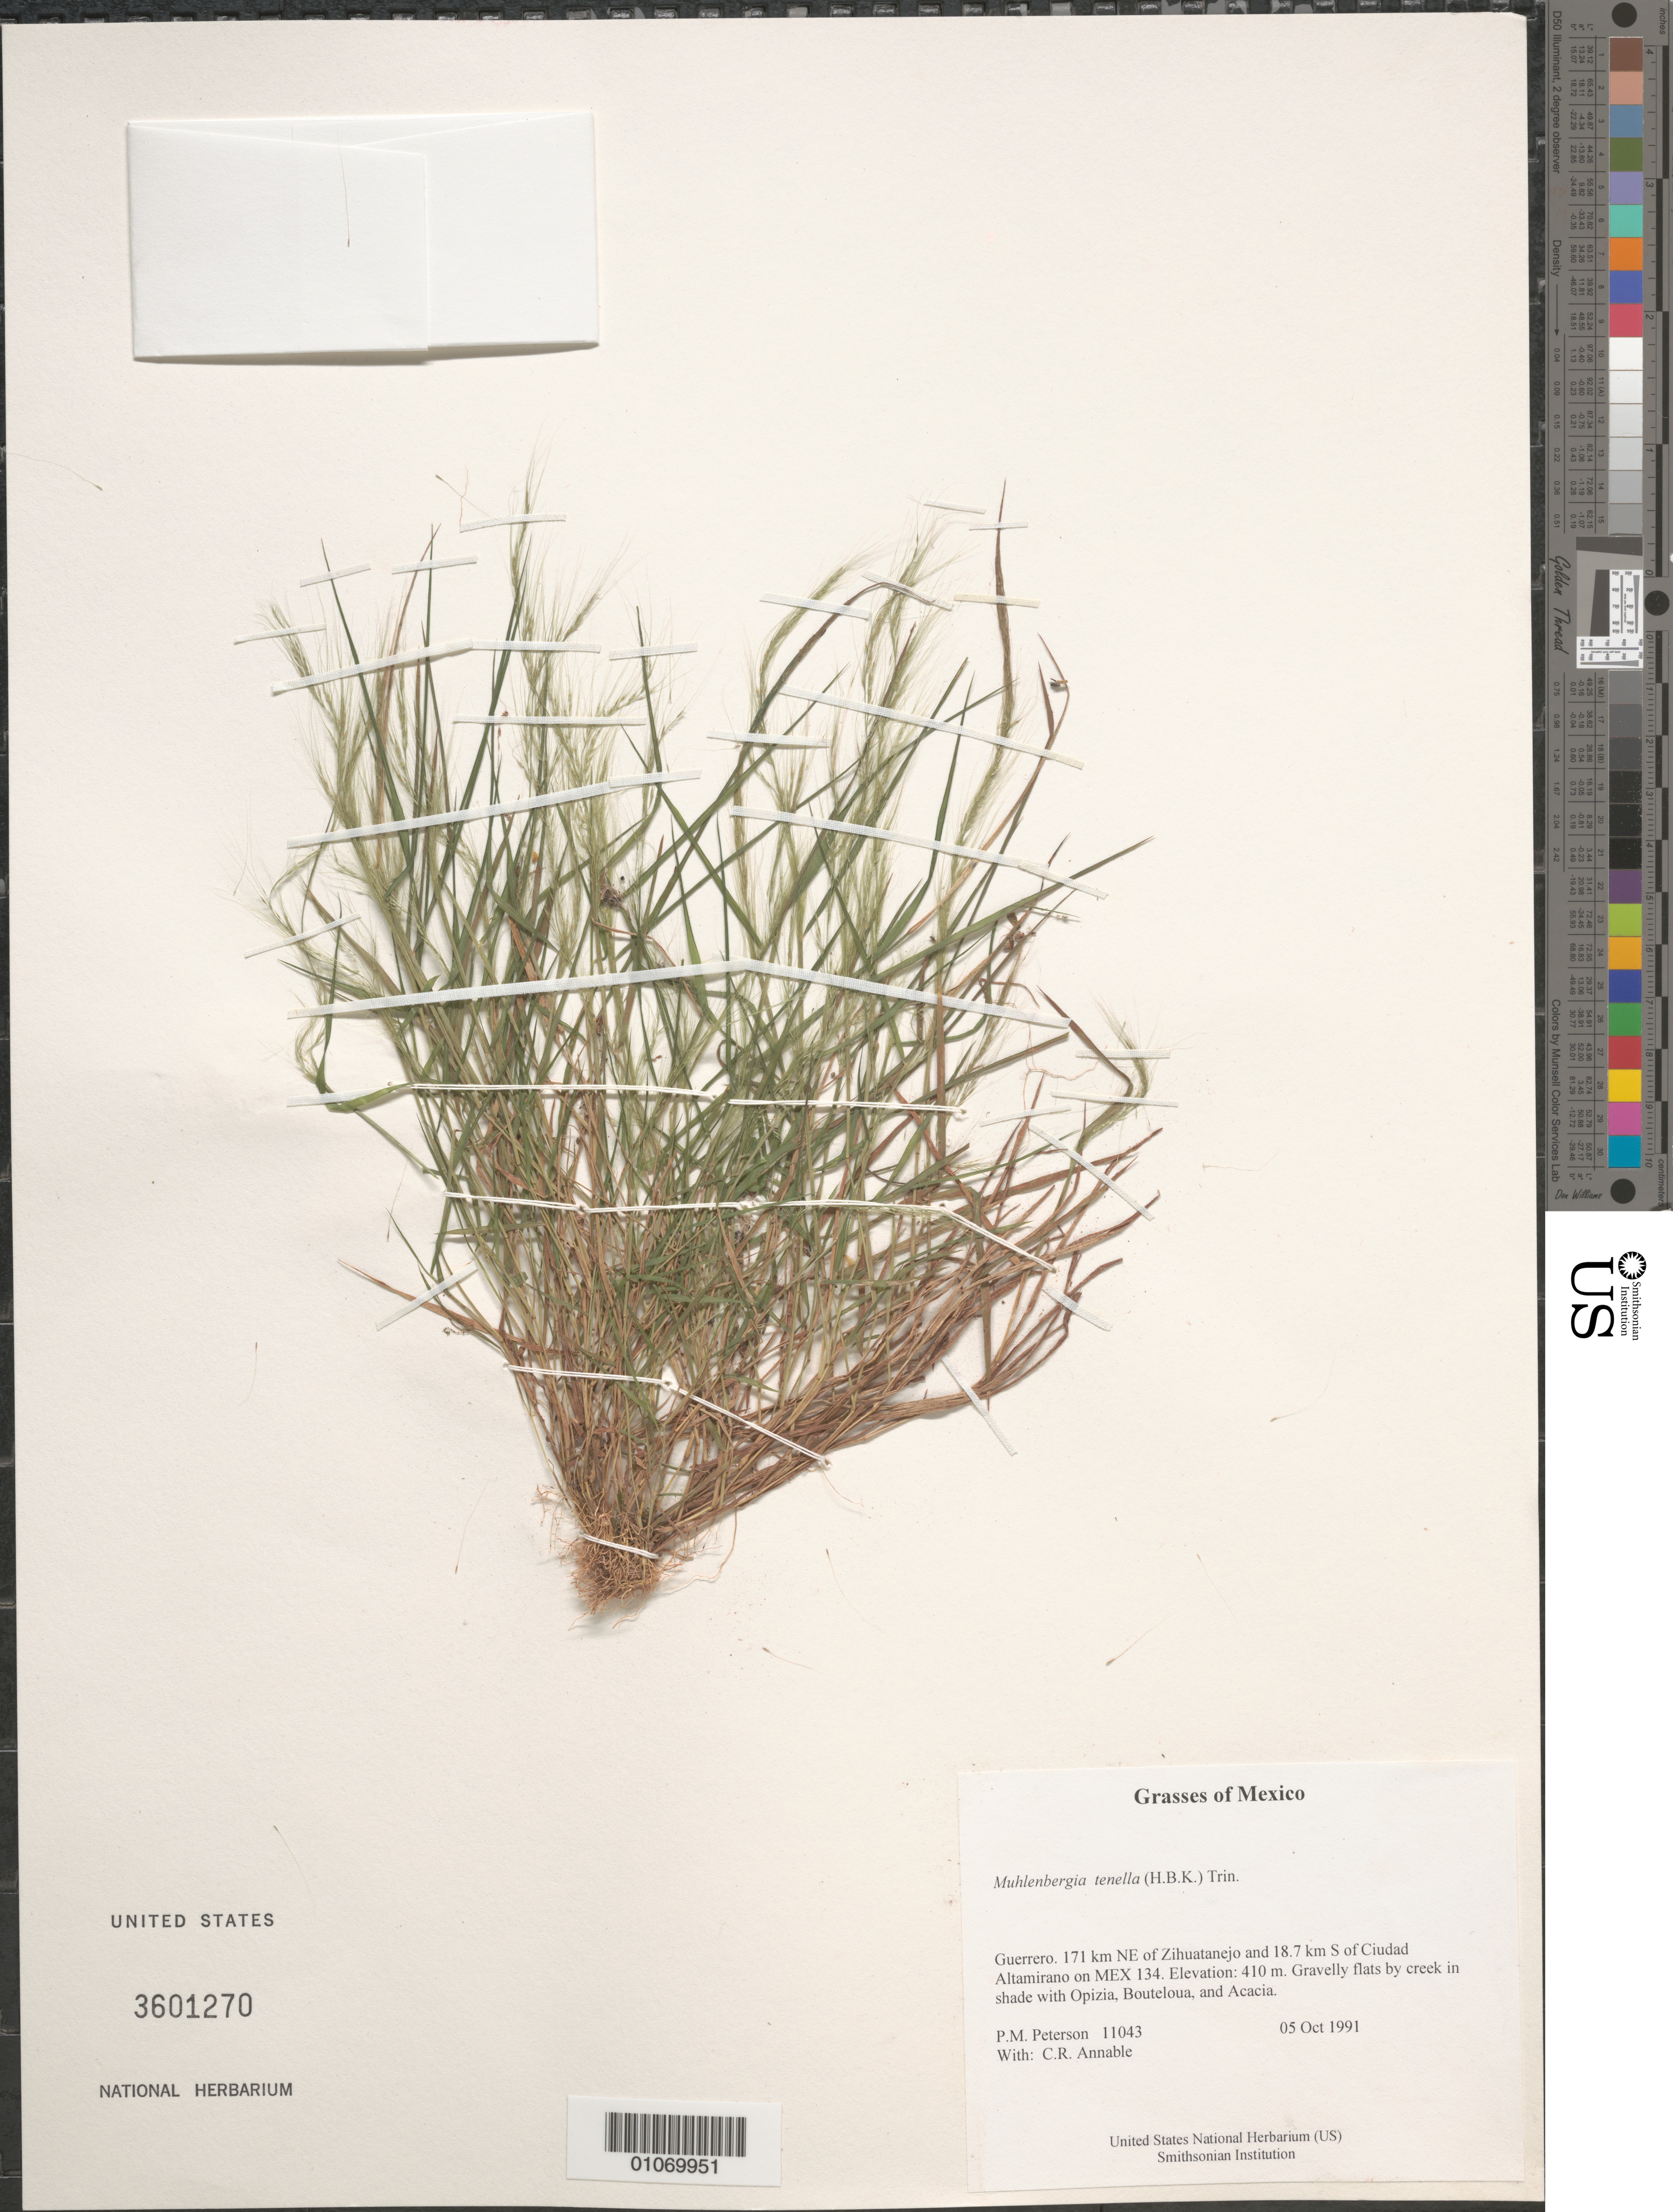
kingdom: Plantae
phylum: Tracheophyta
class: Liliopsida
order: Poales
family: Poaceae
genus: Muhlenbergia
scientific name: Muhlenbergia tenella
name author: (Kunth) Trin.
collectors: P. M. Peterson & C. R. Annable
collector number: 11043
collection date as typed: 05 Oct 1991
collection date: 1991-10-05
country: Mexico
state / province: Guerrero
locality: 171 km NE of Zihuatanejo and 18.7 km S of Ciudad Altamirano on MEX 134.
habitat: Gravelly flats by creek in shade with Opizia, Bouteloua, and Acacia.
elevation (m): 410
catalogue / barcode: US 3601270